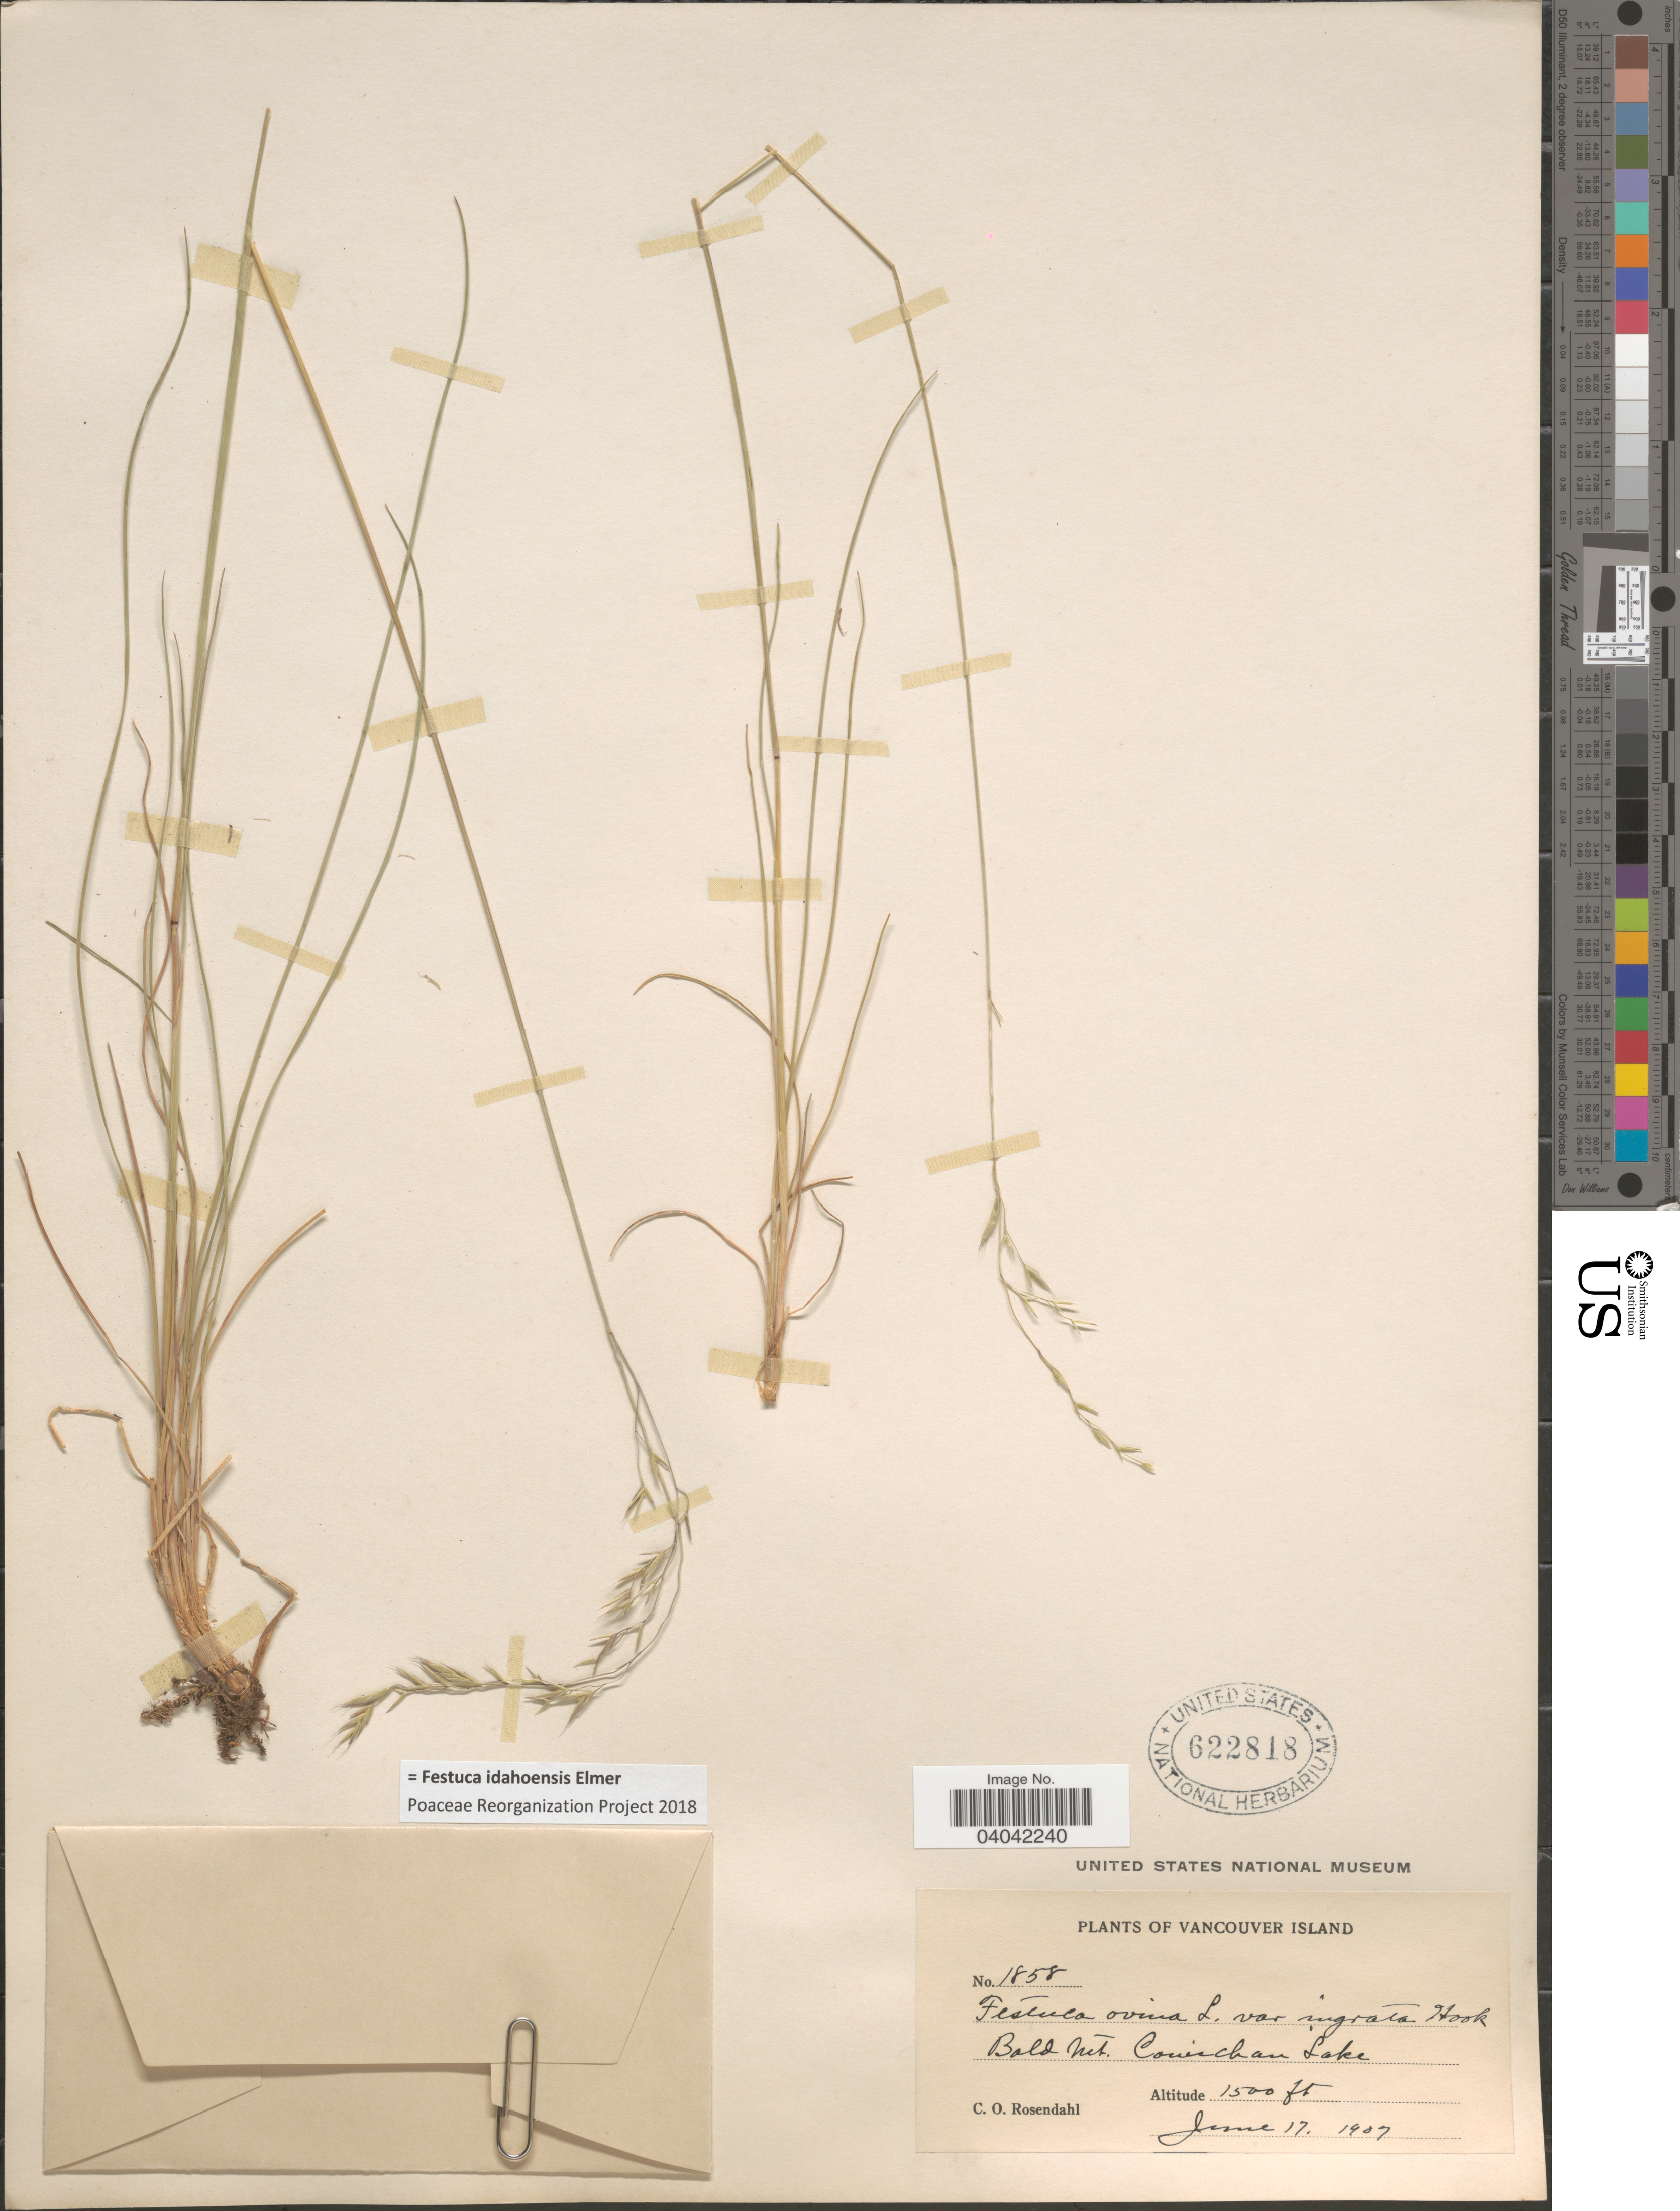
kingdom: Plantae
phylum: Tracheophyta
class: Liliopsida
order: Poales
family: Poaceae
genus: Festuca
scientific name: Festuca idahoensis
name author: Elmer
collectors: C. O. Rosendahl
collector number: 1858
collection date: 1907-06-17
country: Canada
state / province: British Columbia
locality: Vancouver Island. Bold mt. Cowichan Lake.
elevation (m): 457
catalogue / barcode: US 622818